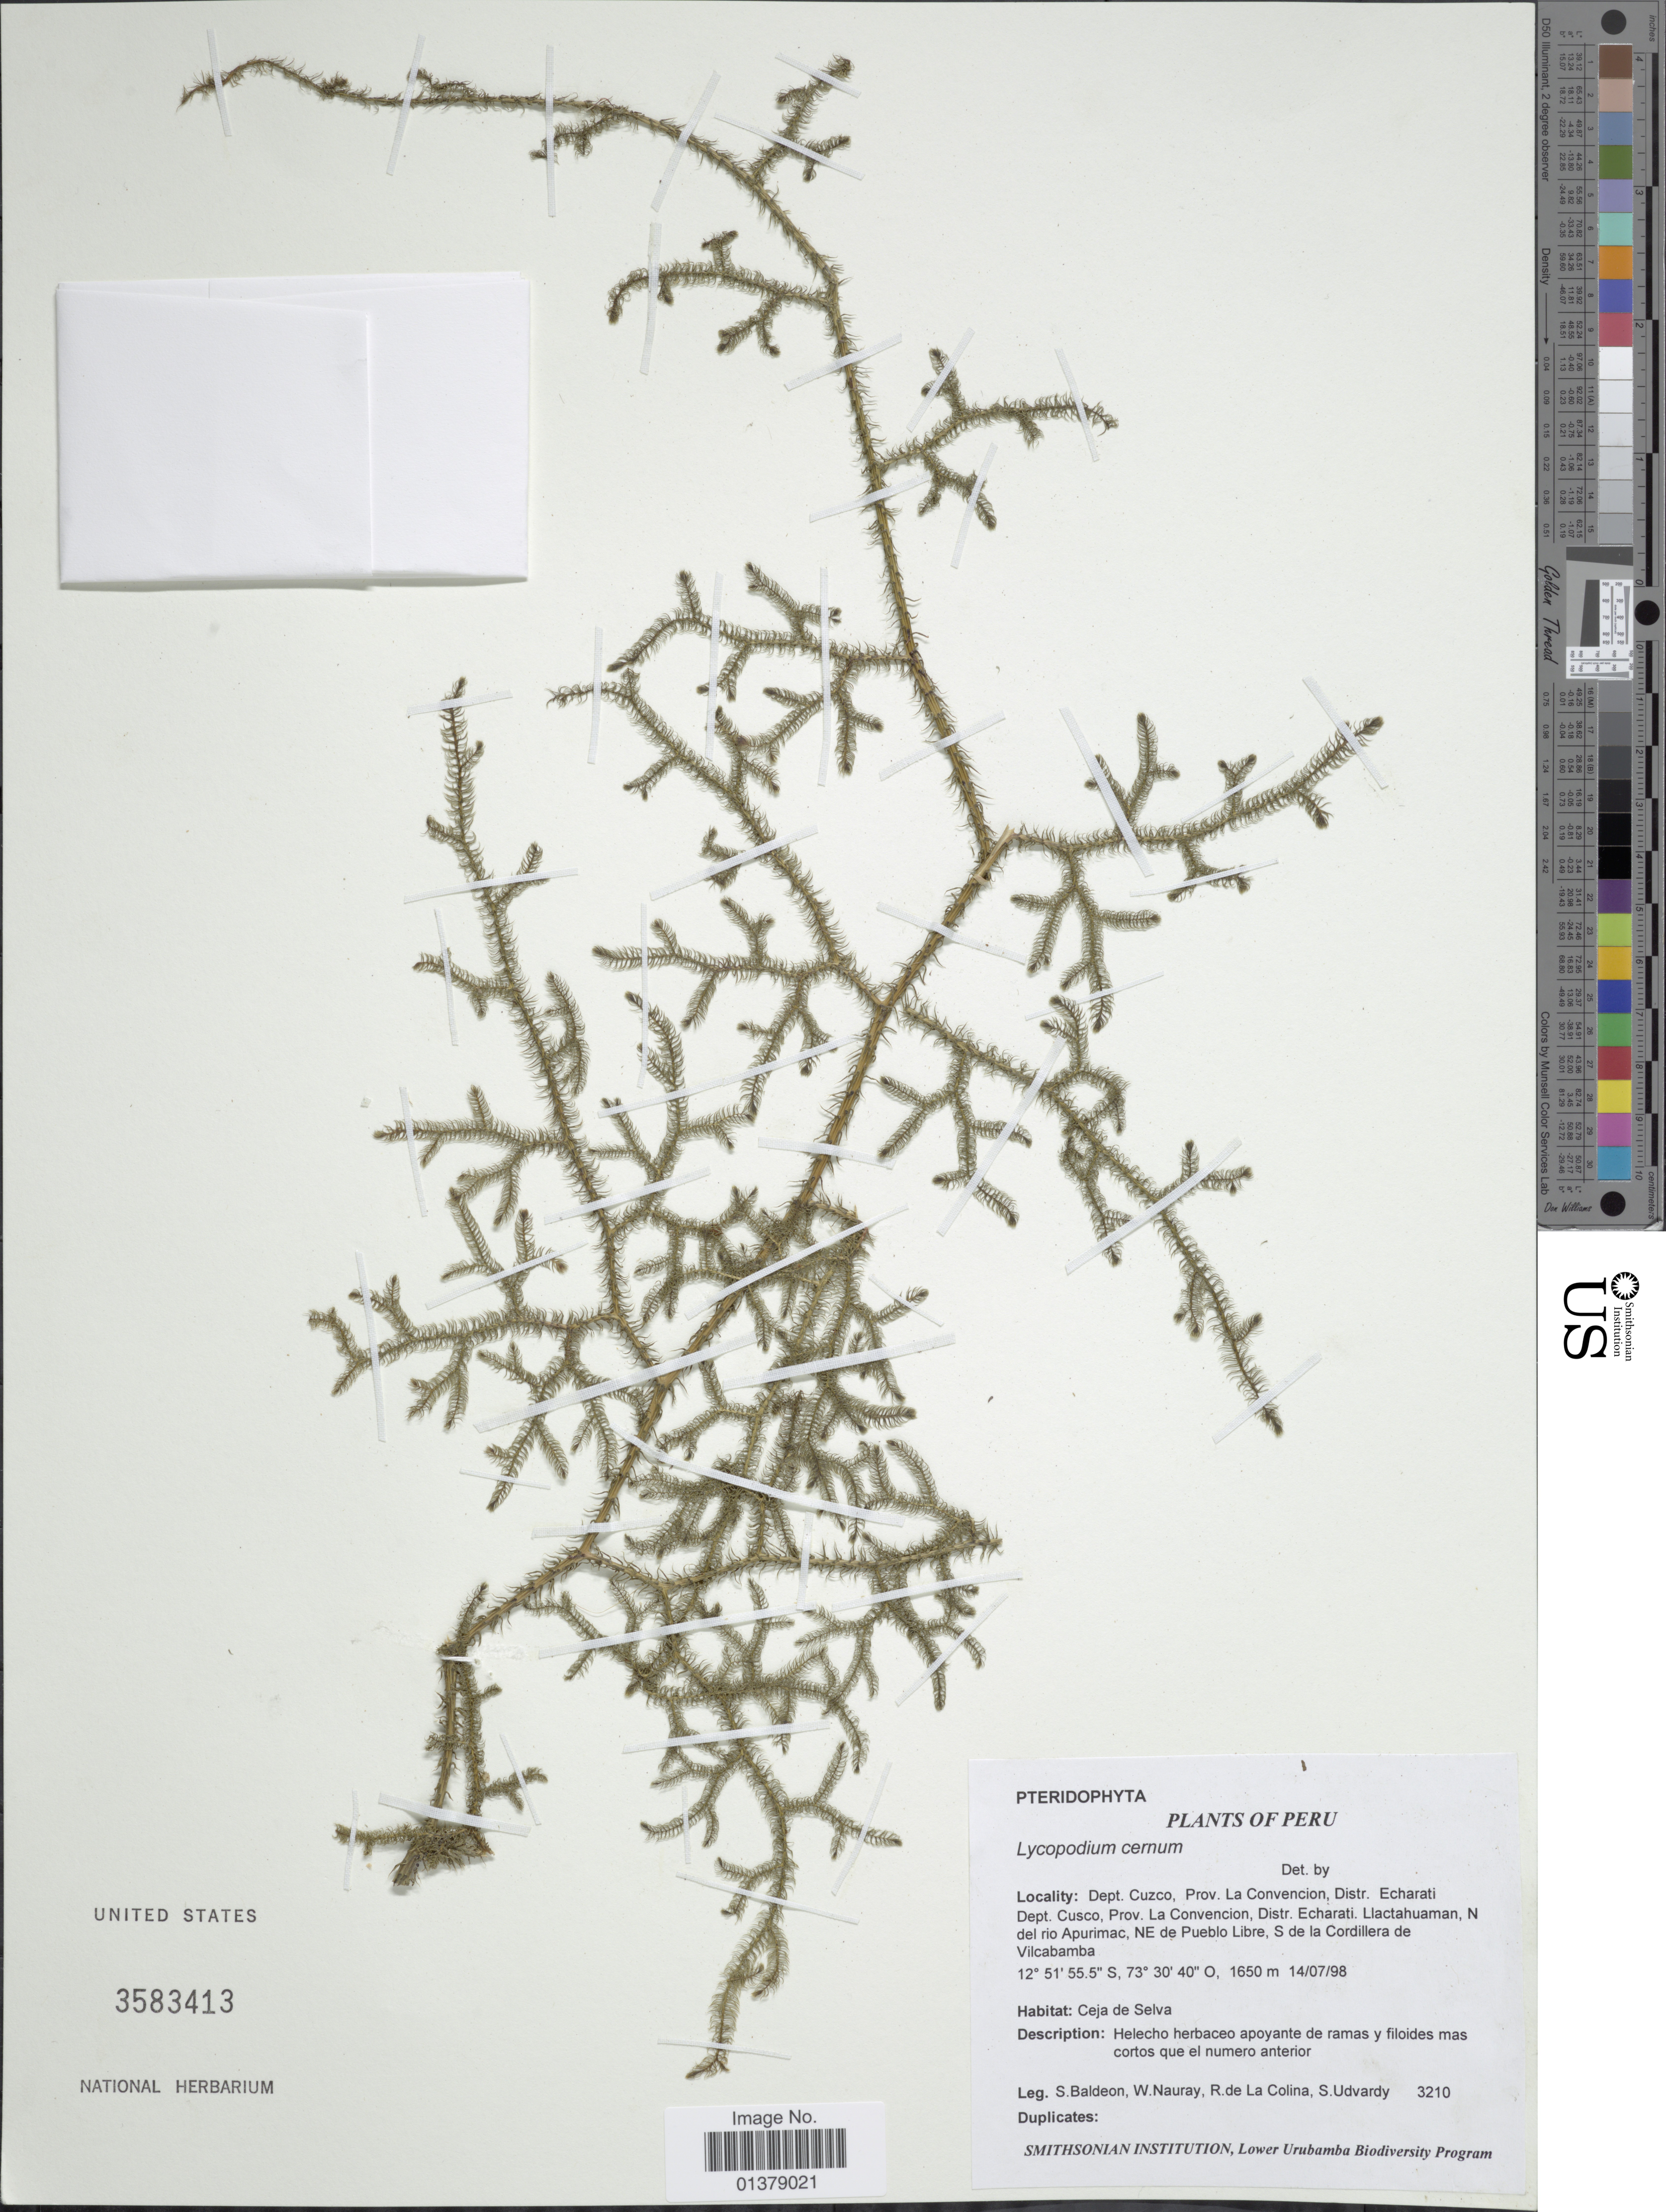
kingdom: Plantae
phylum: Tracheophyta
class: Lycopodiopsida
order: Lycopodiales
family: Lycopodiaceae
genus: Palhinhaea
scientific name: Palhinhaea cernua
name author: (L.) Vasc. & Franco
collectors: S. Baldeon, W. Nauray, R. Colina & S. Udvardy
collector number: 3210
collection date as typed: Transcribed d/m/y: 14/7/98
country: Peru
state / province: Cusco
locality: Prov. La Convencion, Distr. Ehcarati, Llactahuaman, N del rio Apurimac, NE de Pueblo Libre, S de la Cordillera de Vilcabamba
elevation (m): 1650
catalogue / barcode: US 3583413